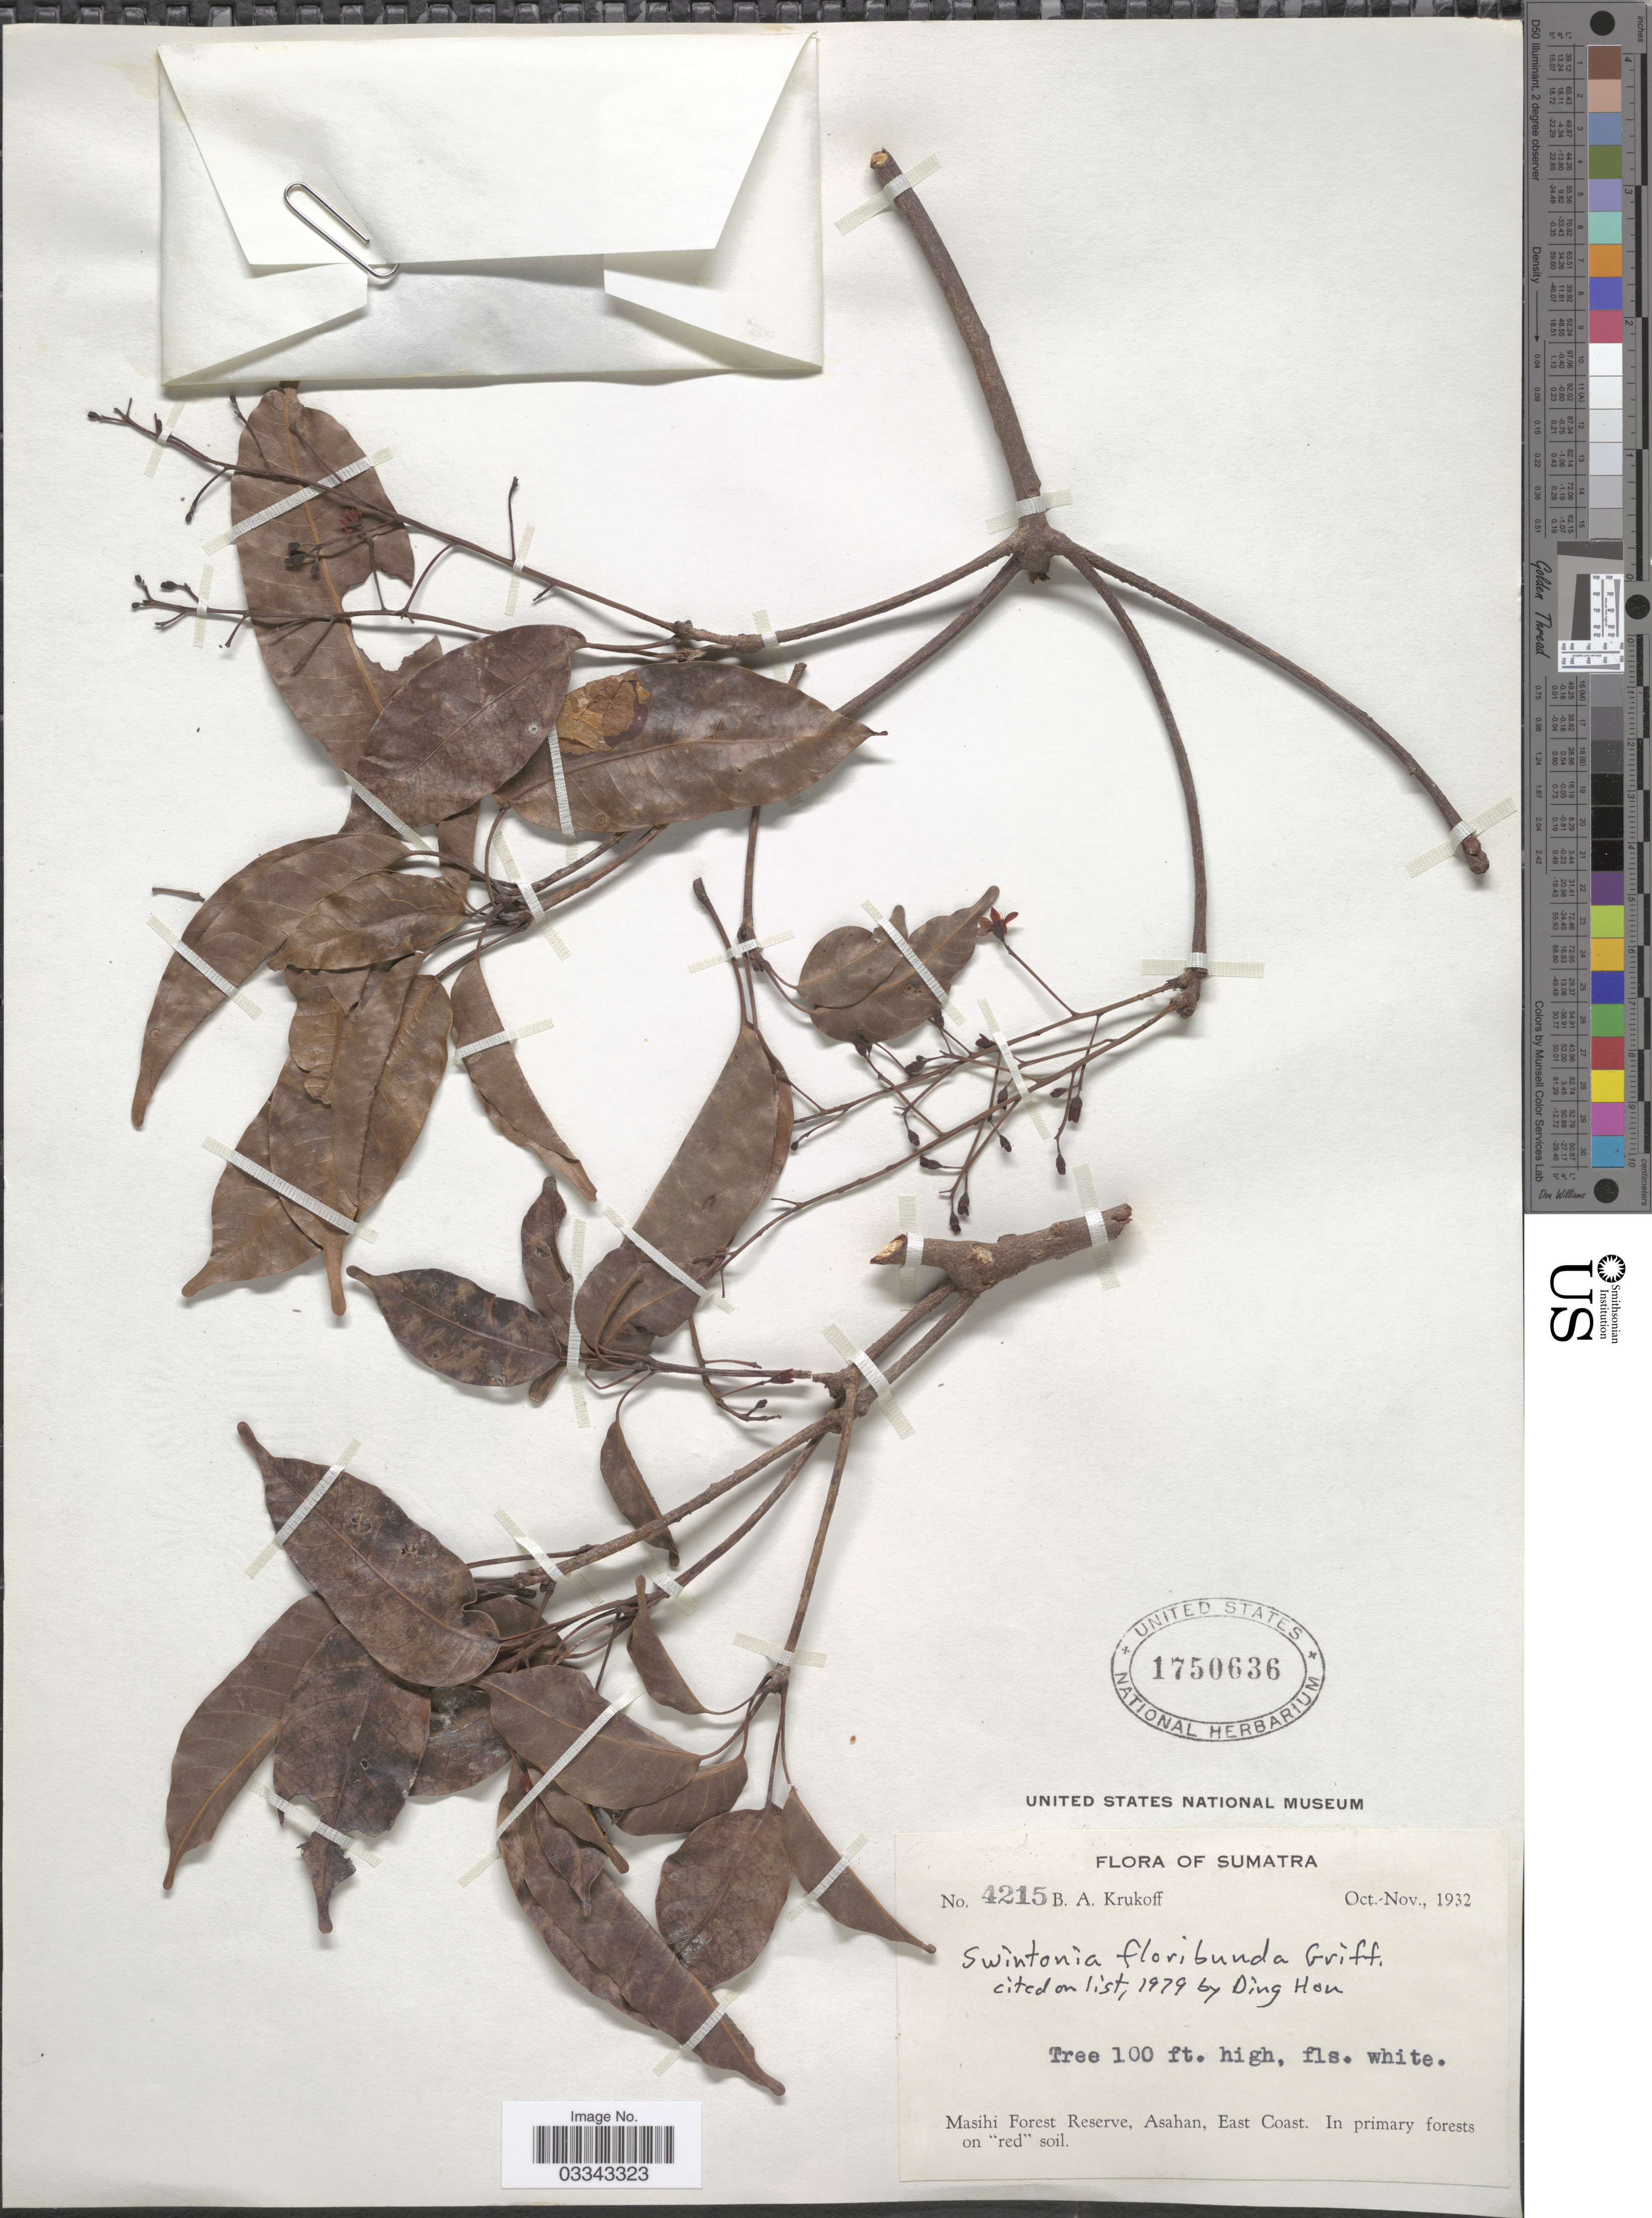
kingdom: Plantae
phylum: Tracheophyta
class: Magnoliopsida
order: Sapindales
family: Anacardiaceae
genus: Swintonia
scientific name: Swintonia floribunda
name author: Griff.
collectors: B. A. Krukoff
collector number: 4215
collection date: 1932-10/1932-11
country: Indonesia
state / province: Sumatra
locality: Masihi Forest, Reserve, Asahan, East Coast.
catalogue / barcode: US 1750636